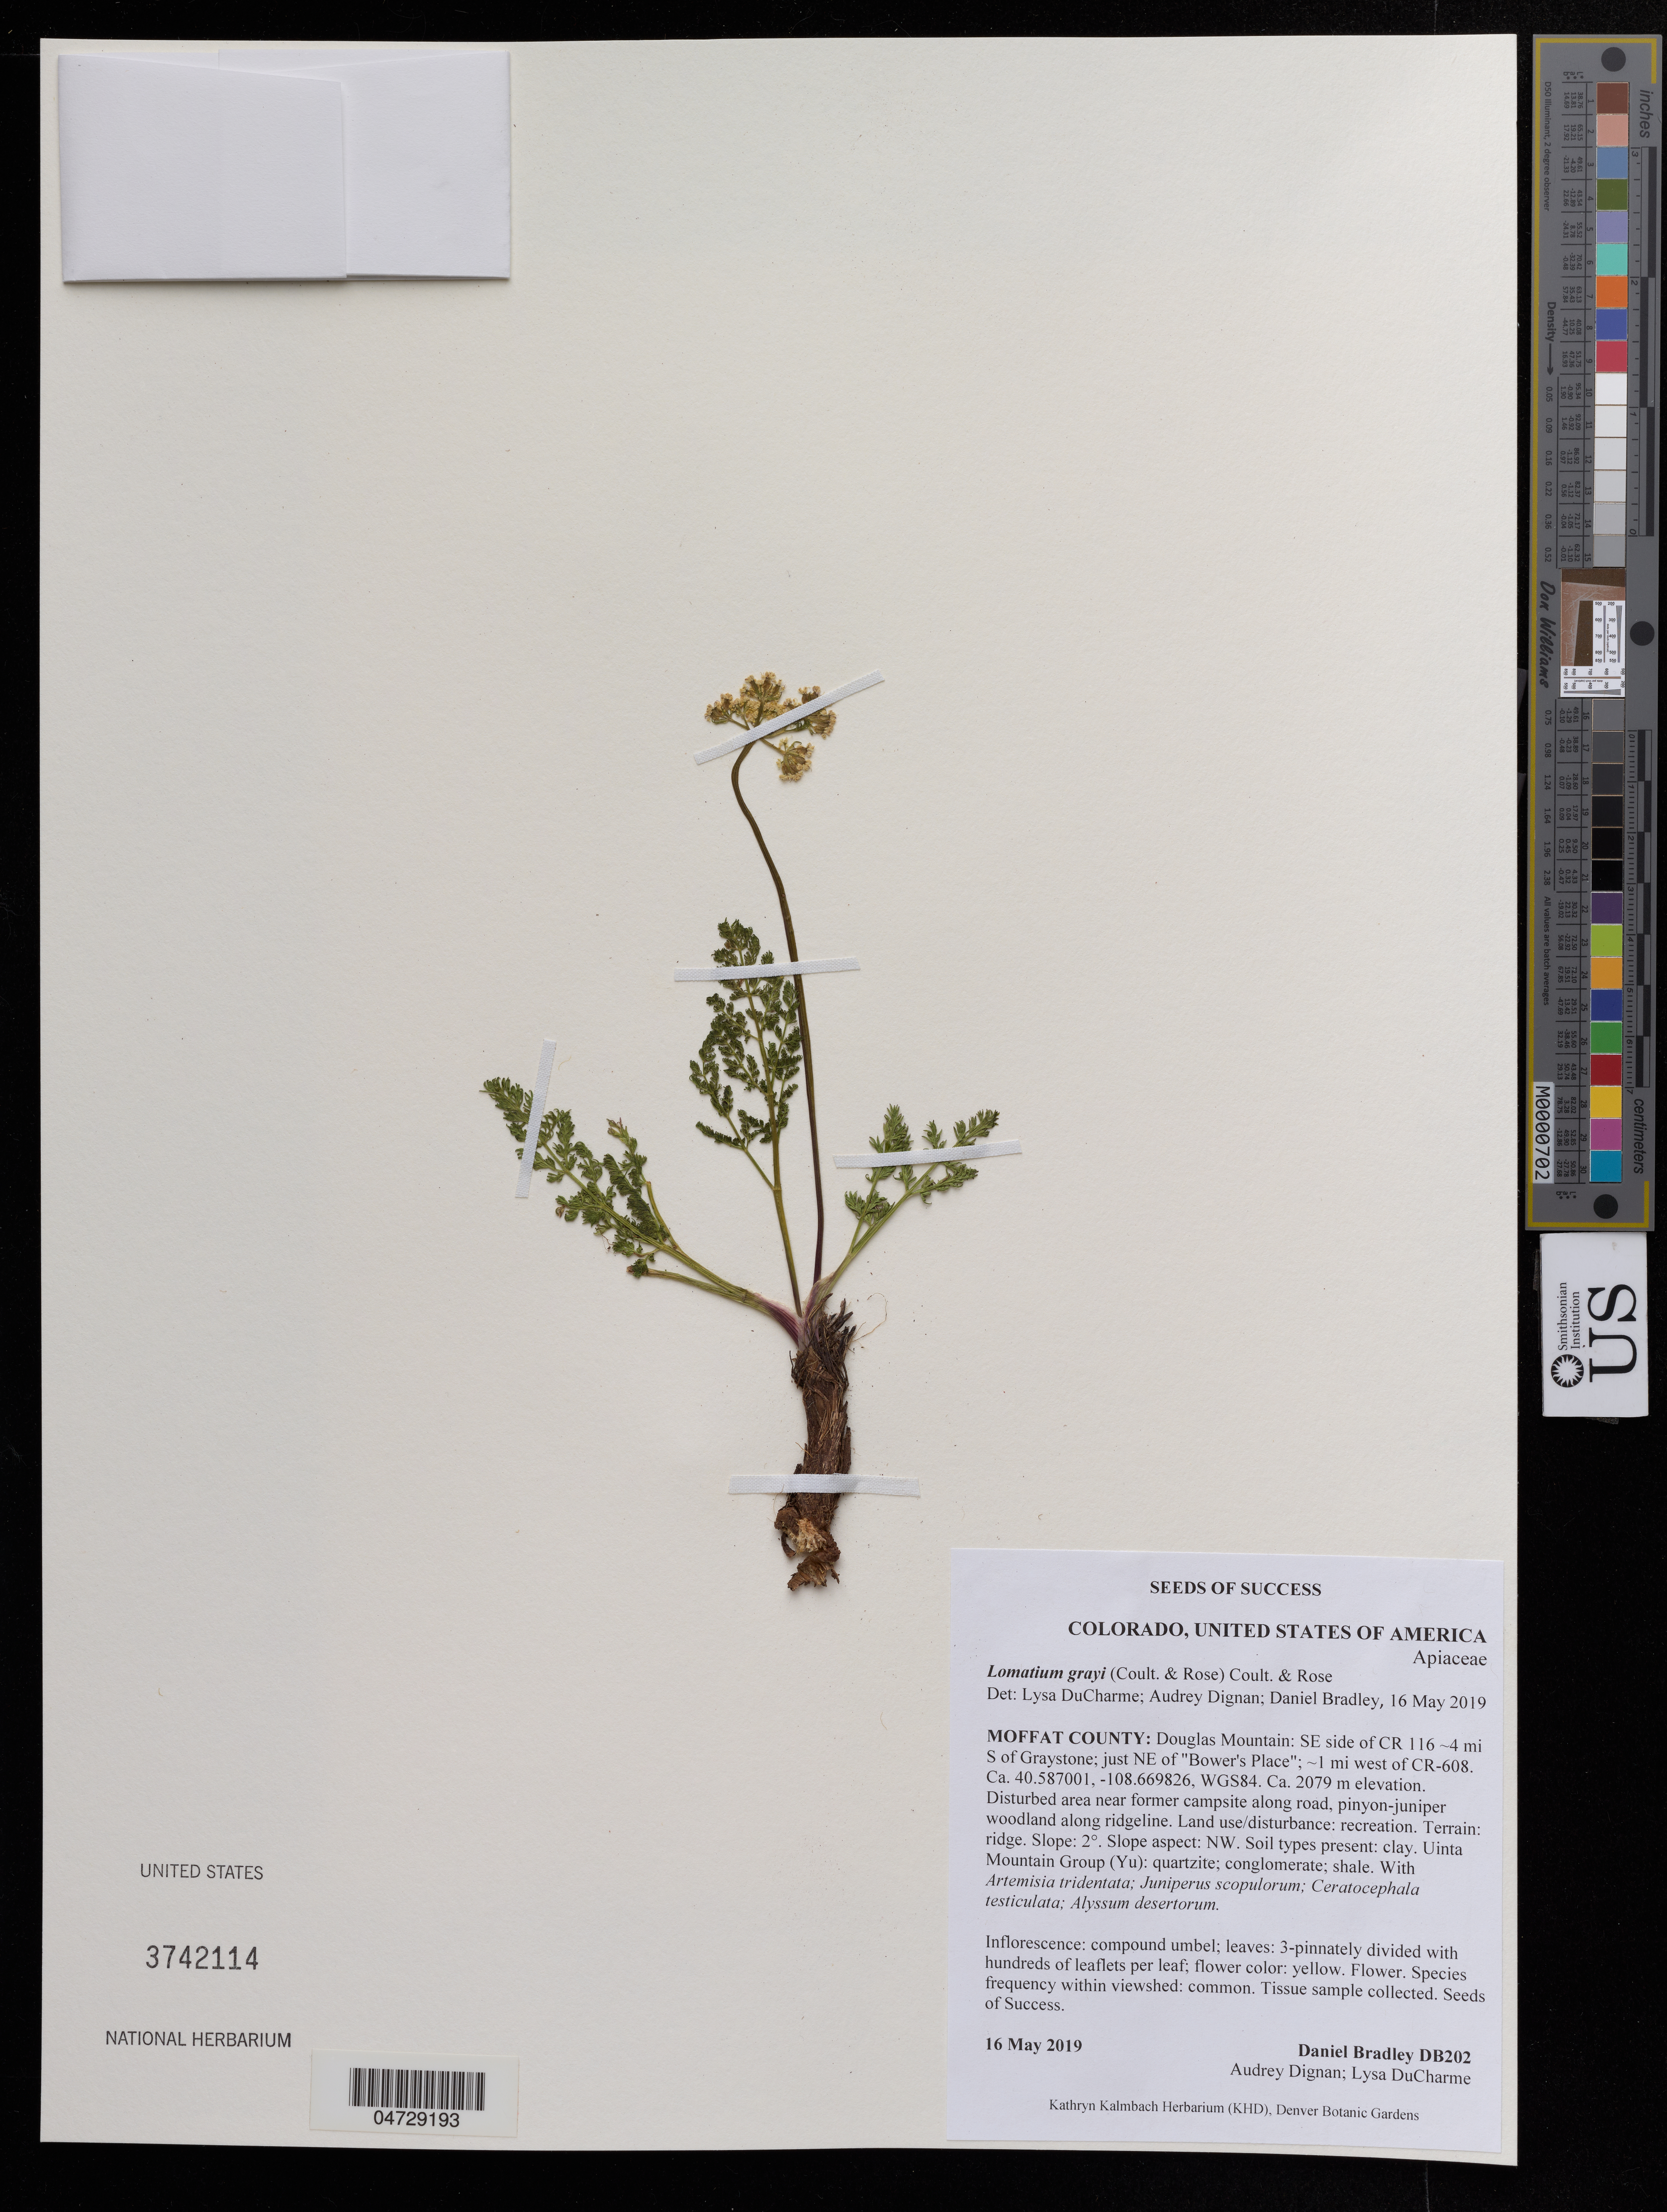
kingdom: Plantae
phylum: Tracheophyta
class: Magnoliopsida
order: Apiales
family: Apiaceae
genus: Lomatium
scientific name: Lomatium grayi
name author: (J.M. Coult. & Rose) J.M. Coult. & Rose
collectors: D. Bradley, A. Dignan & L. DuCharme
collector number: DB202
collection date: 2019-05-16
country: United States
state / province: Colorado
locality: Moffat County: Douglas Mountain: SE side of CR 116 - 4 mi S of Graystone; just NE of "Bower's Place";- 1 mi west of CR-608.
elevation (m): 2079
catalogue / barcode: US 3742114